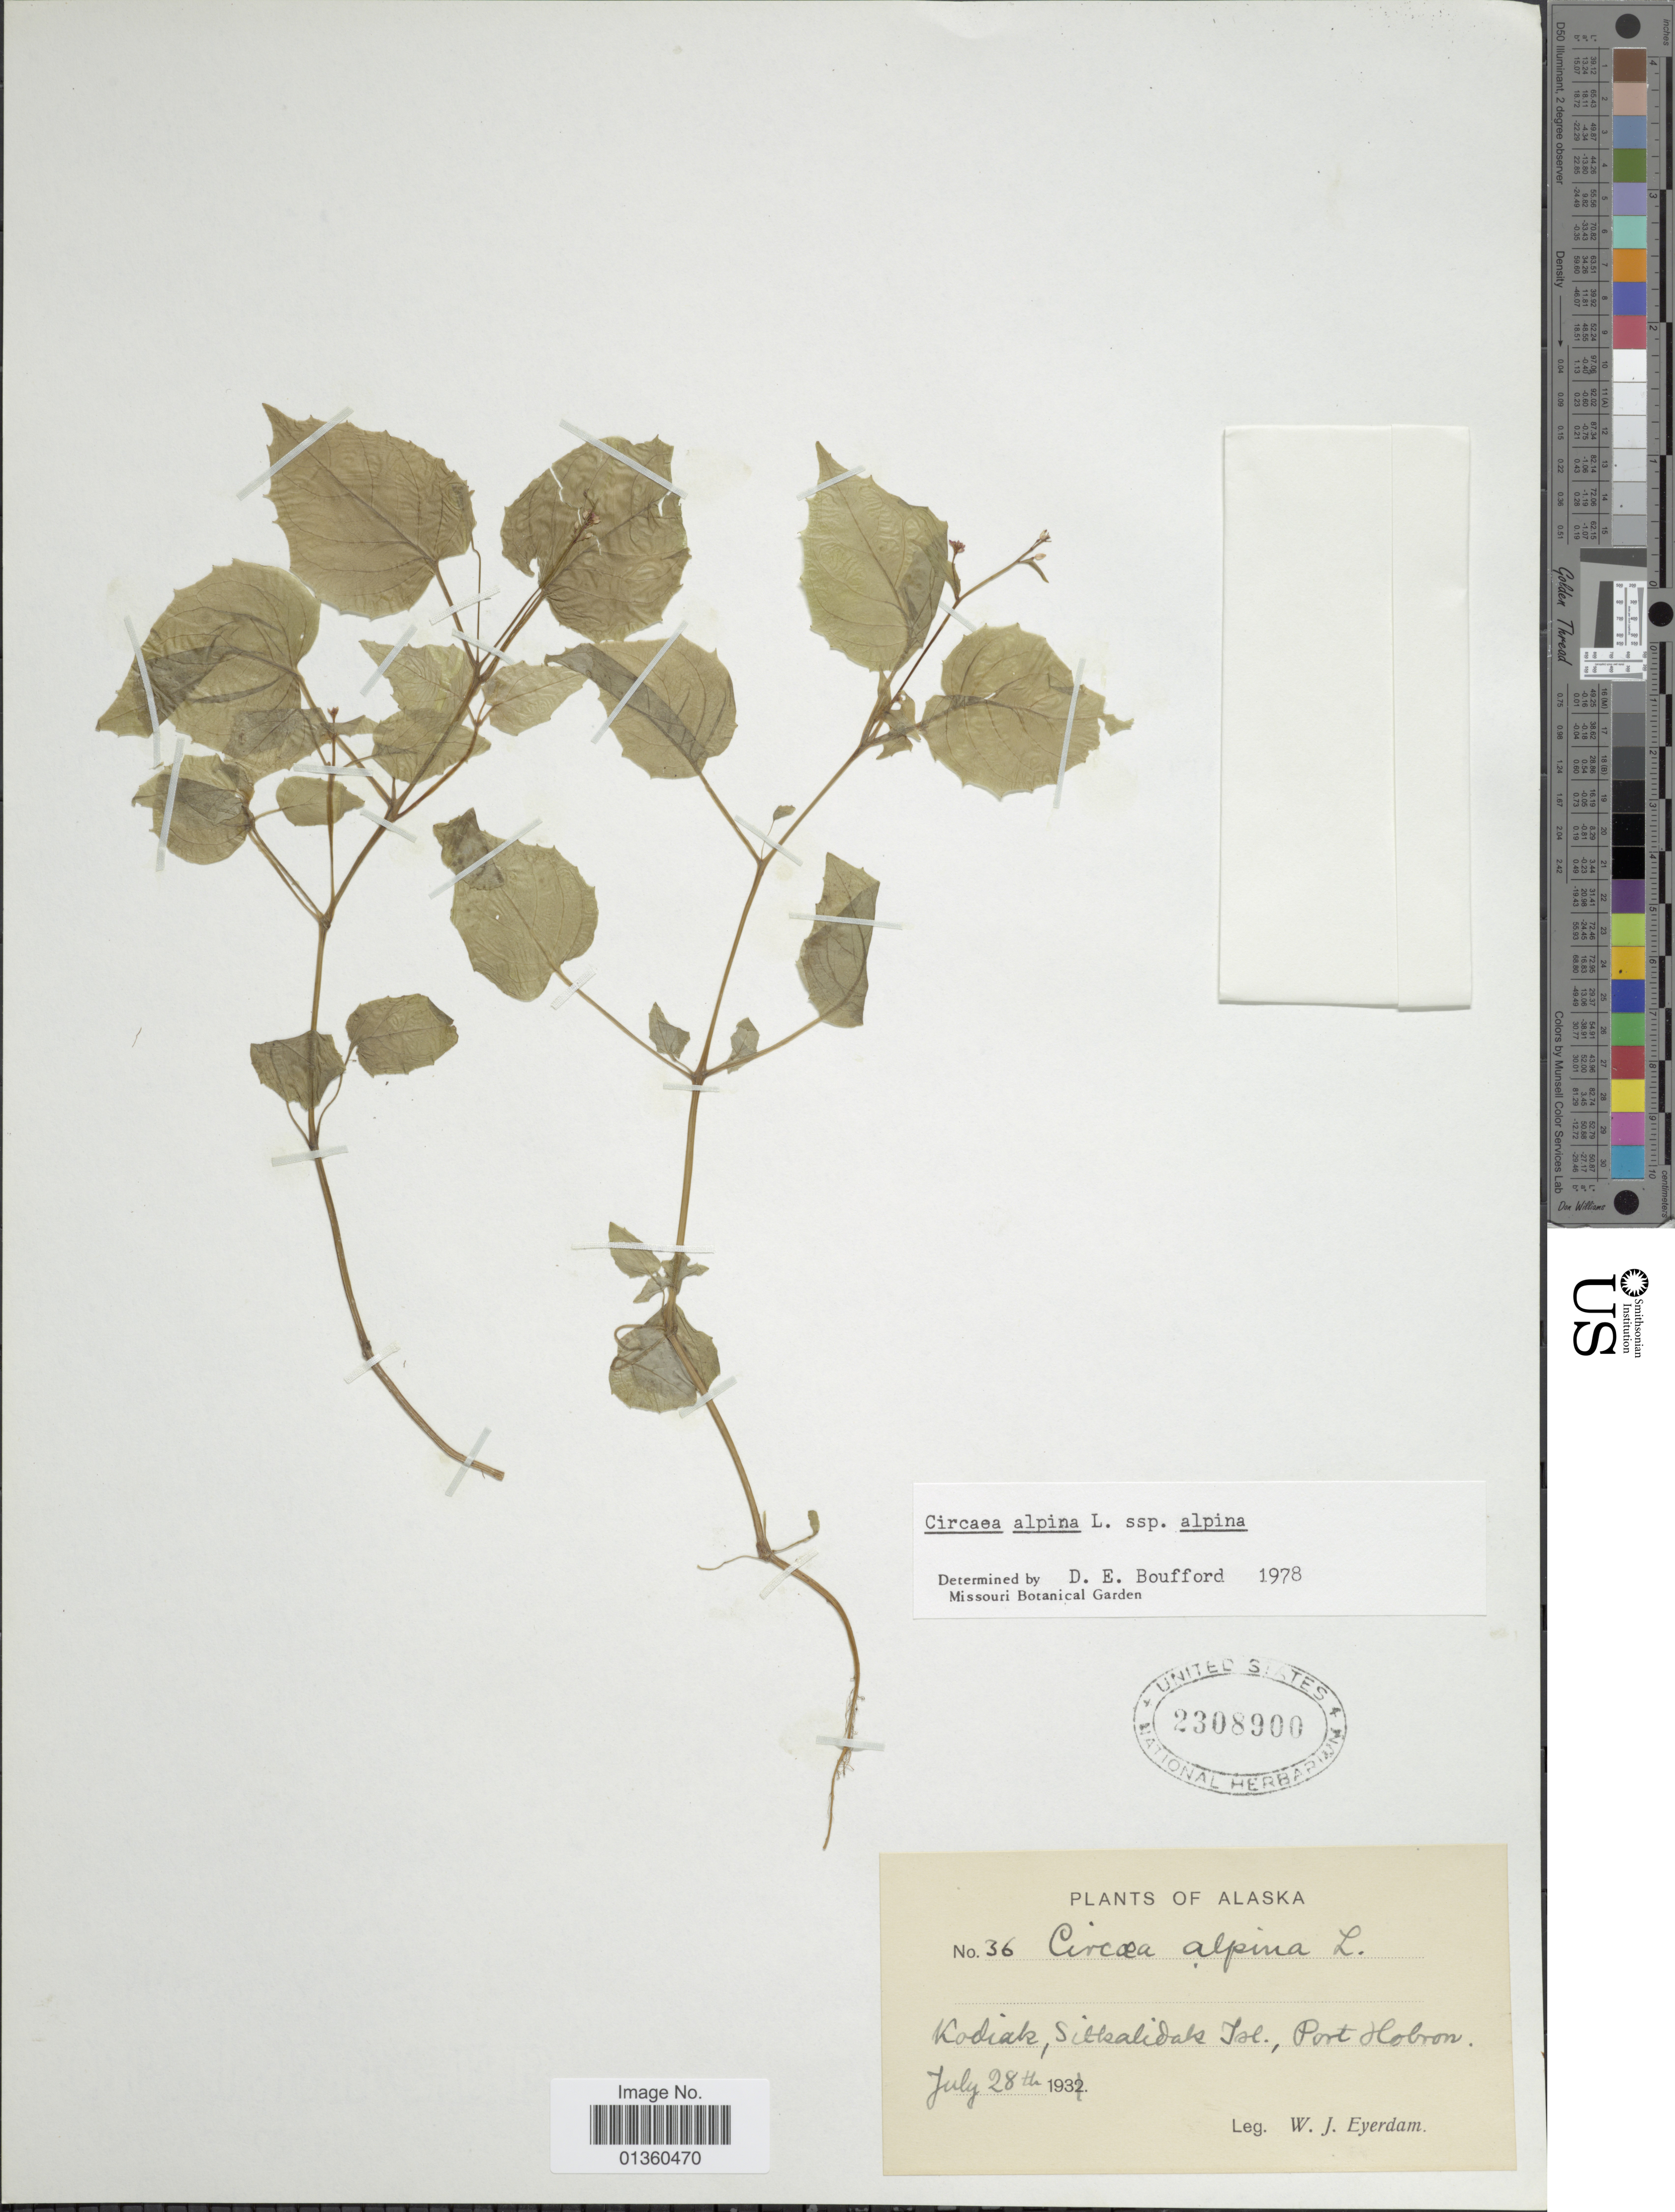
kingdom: Plantae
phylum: Tracheophyta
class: Magnoliopsida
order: Myrtales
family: Onagraceae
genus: Circaea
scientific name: Circaea alpina subsp. alpina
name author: L.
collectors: W. J. Eyerdam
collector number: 36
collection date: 1931-07-28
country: United States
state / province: Alaska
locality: Kodiak, Sitkalidak Isl., Port Hobron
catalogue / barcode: US 2308900